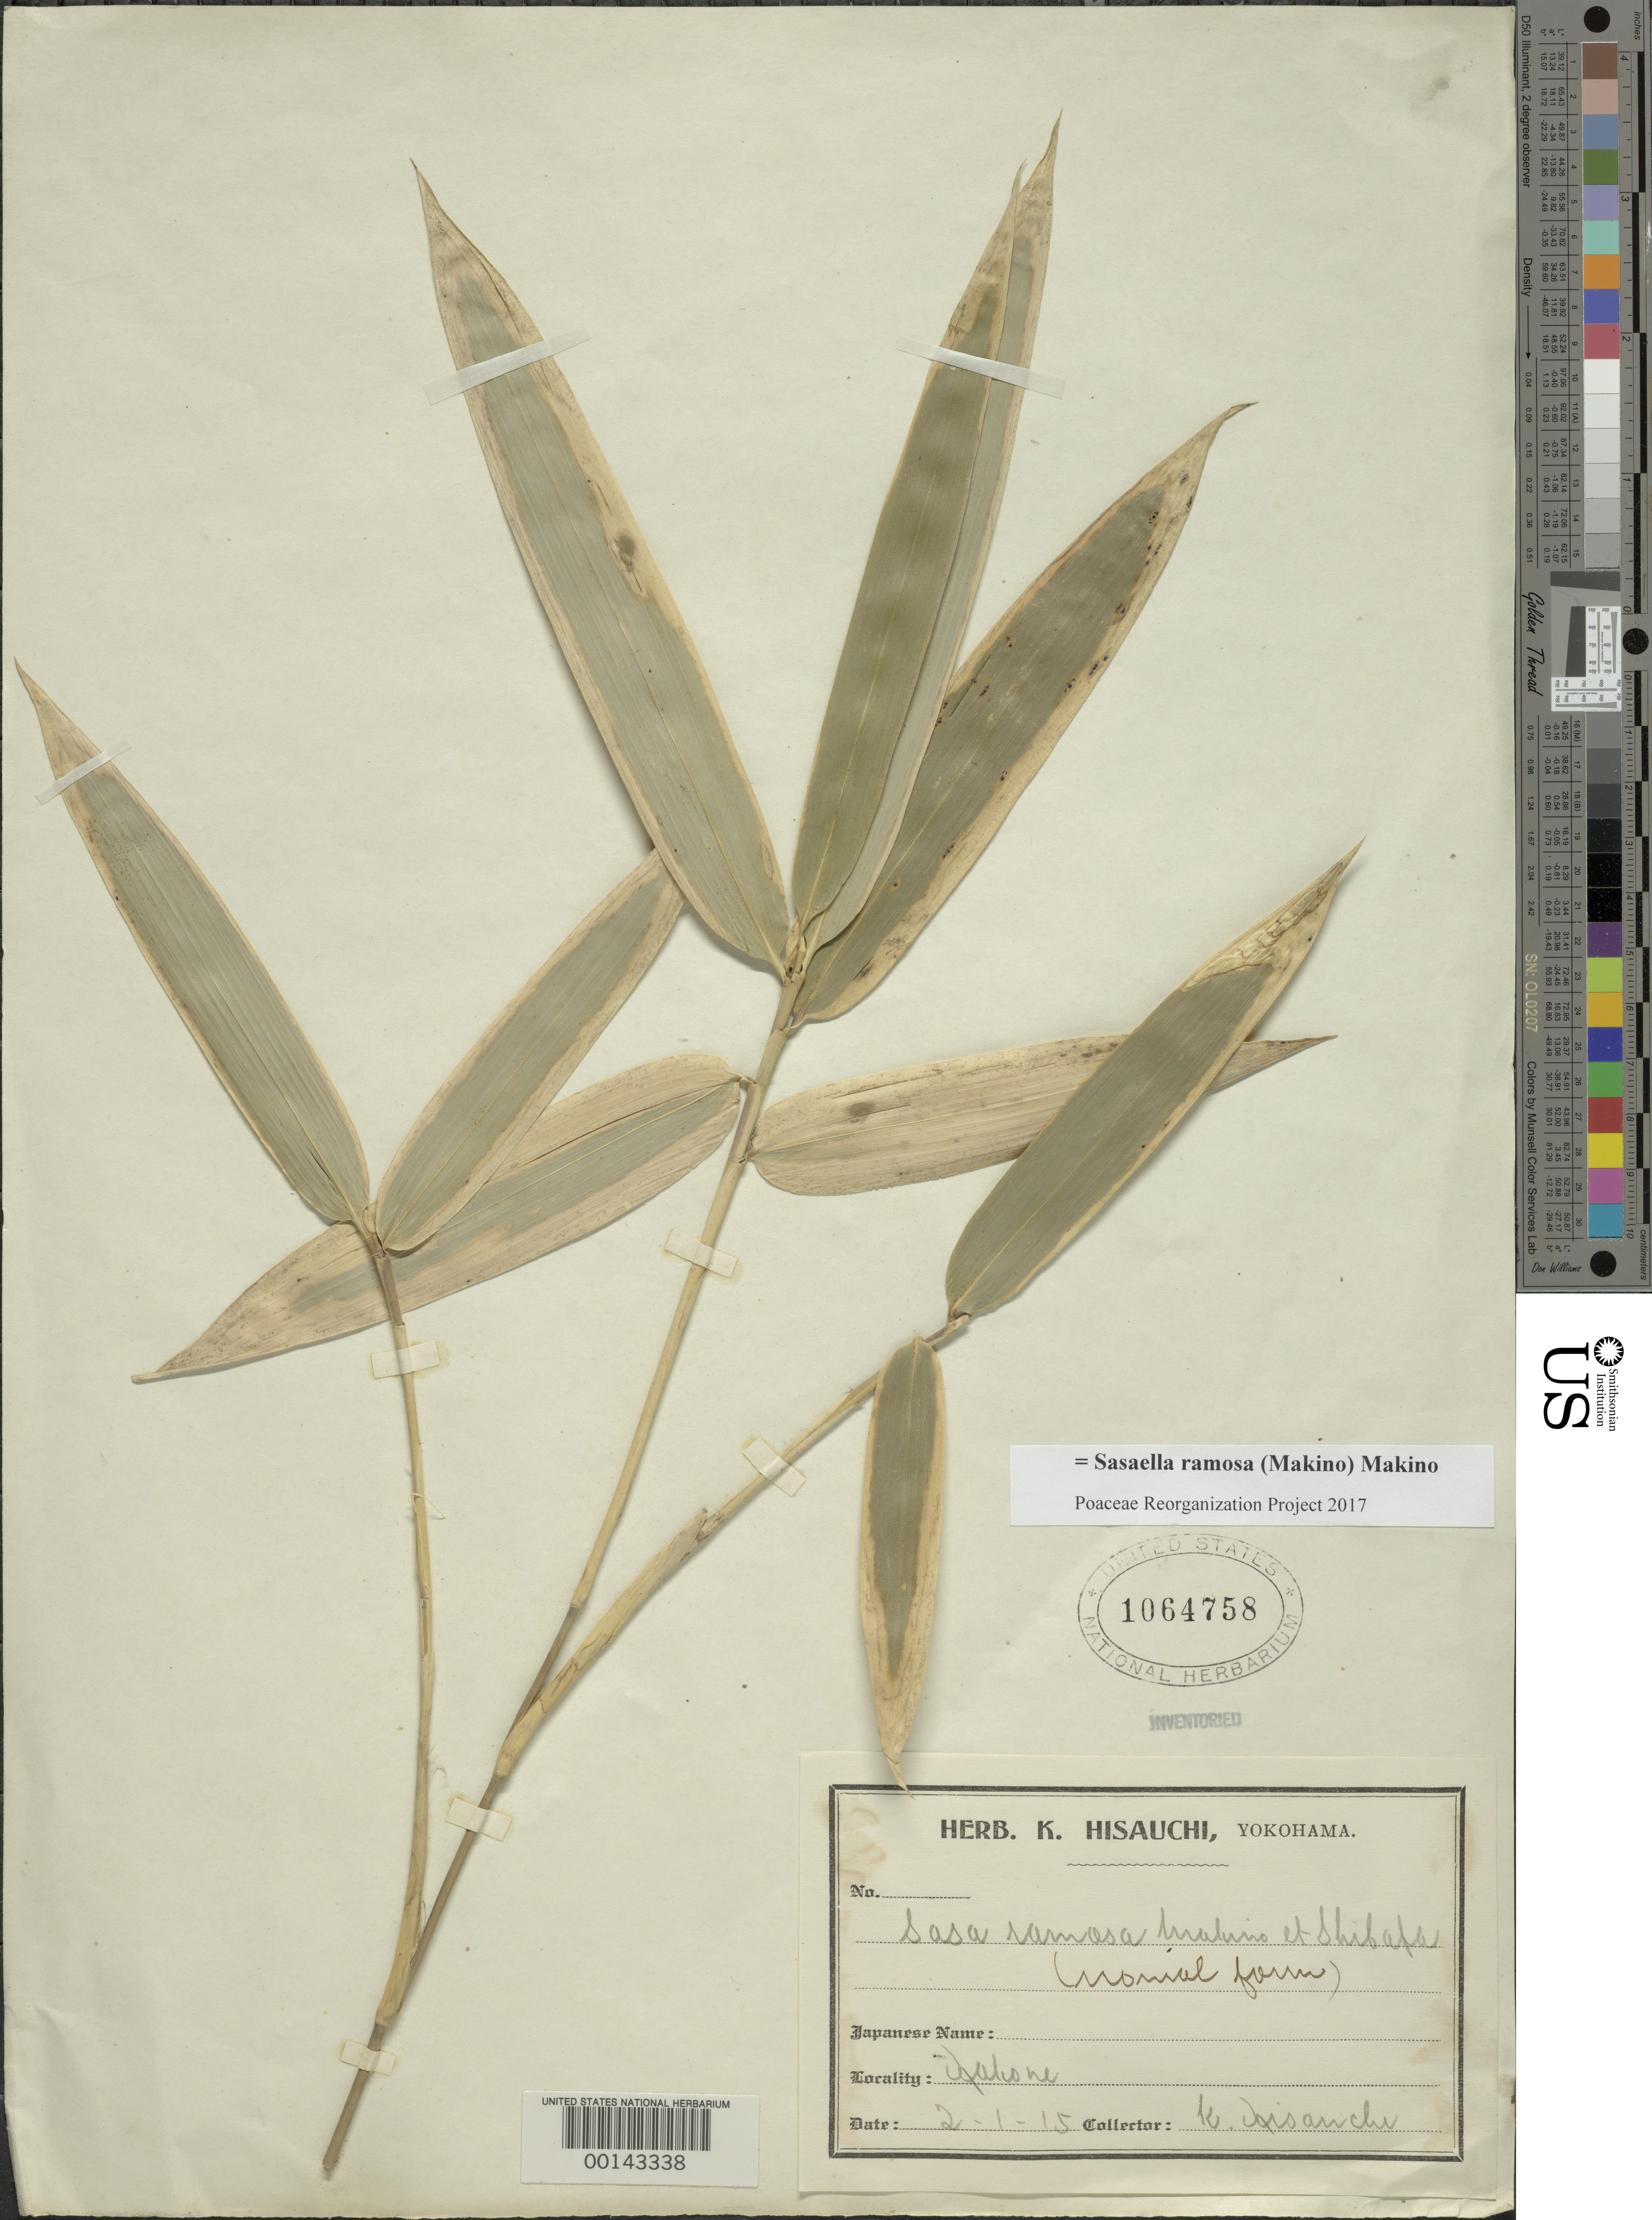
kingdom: Plantae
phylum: Tracheophyta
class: Liliopsida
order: Poales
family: Poaceae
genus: Sasaella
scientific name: Sasaella ramosa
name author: (Makino) Makino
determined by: Poaceae Reorganization Project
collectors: K. Hisauchi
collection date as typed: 02 Jan 1915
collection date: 1915-01-02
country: Japan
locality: Hakone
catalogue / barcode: US 1064758